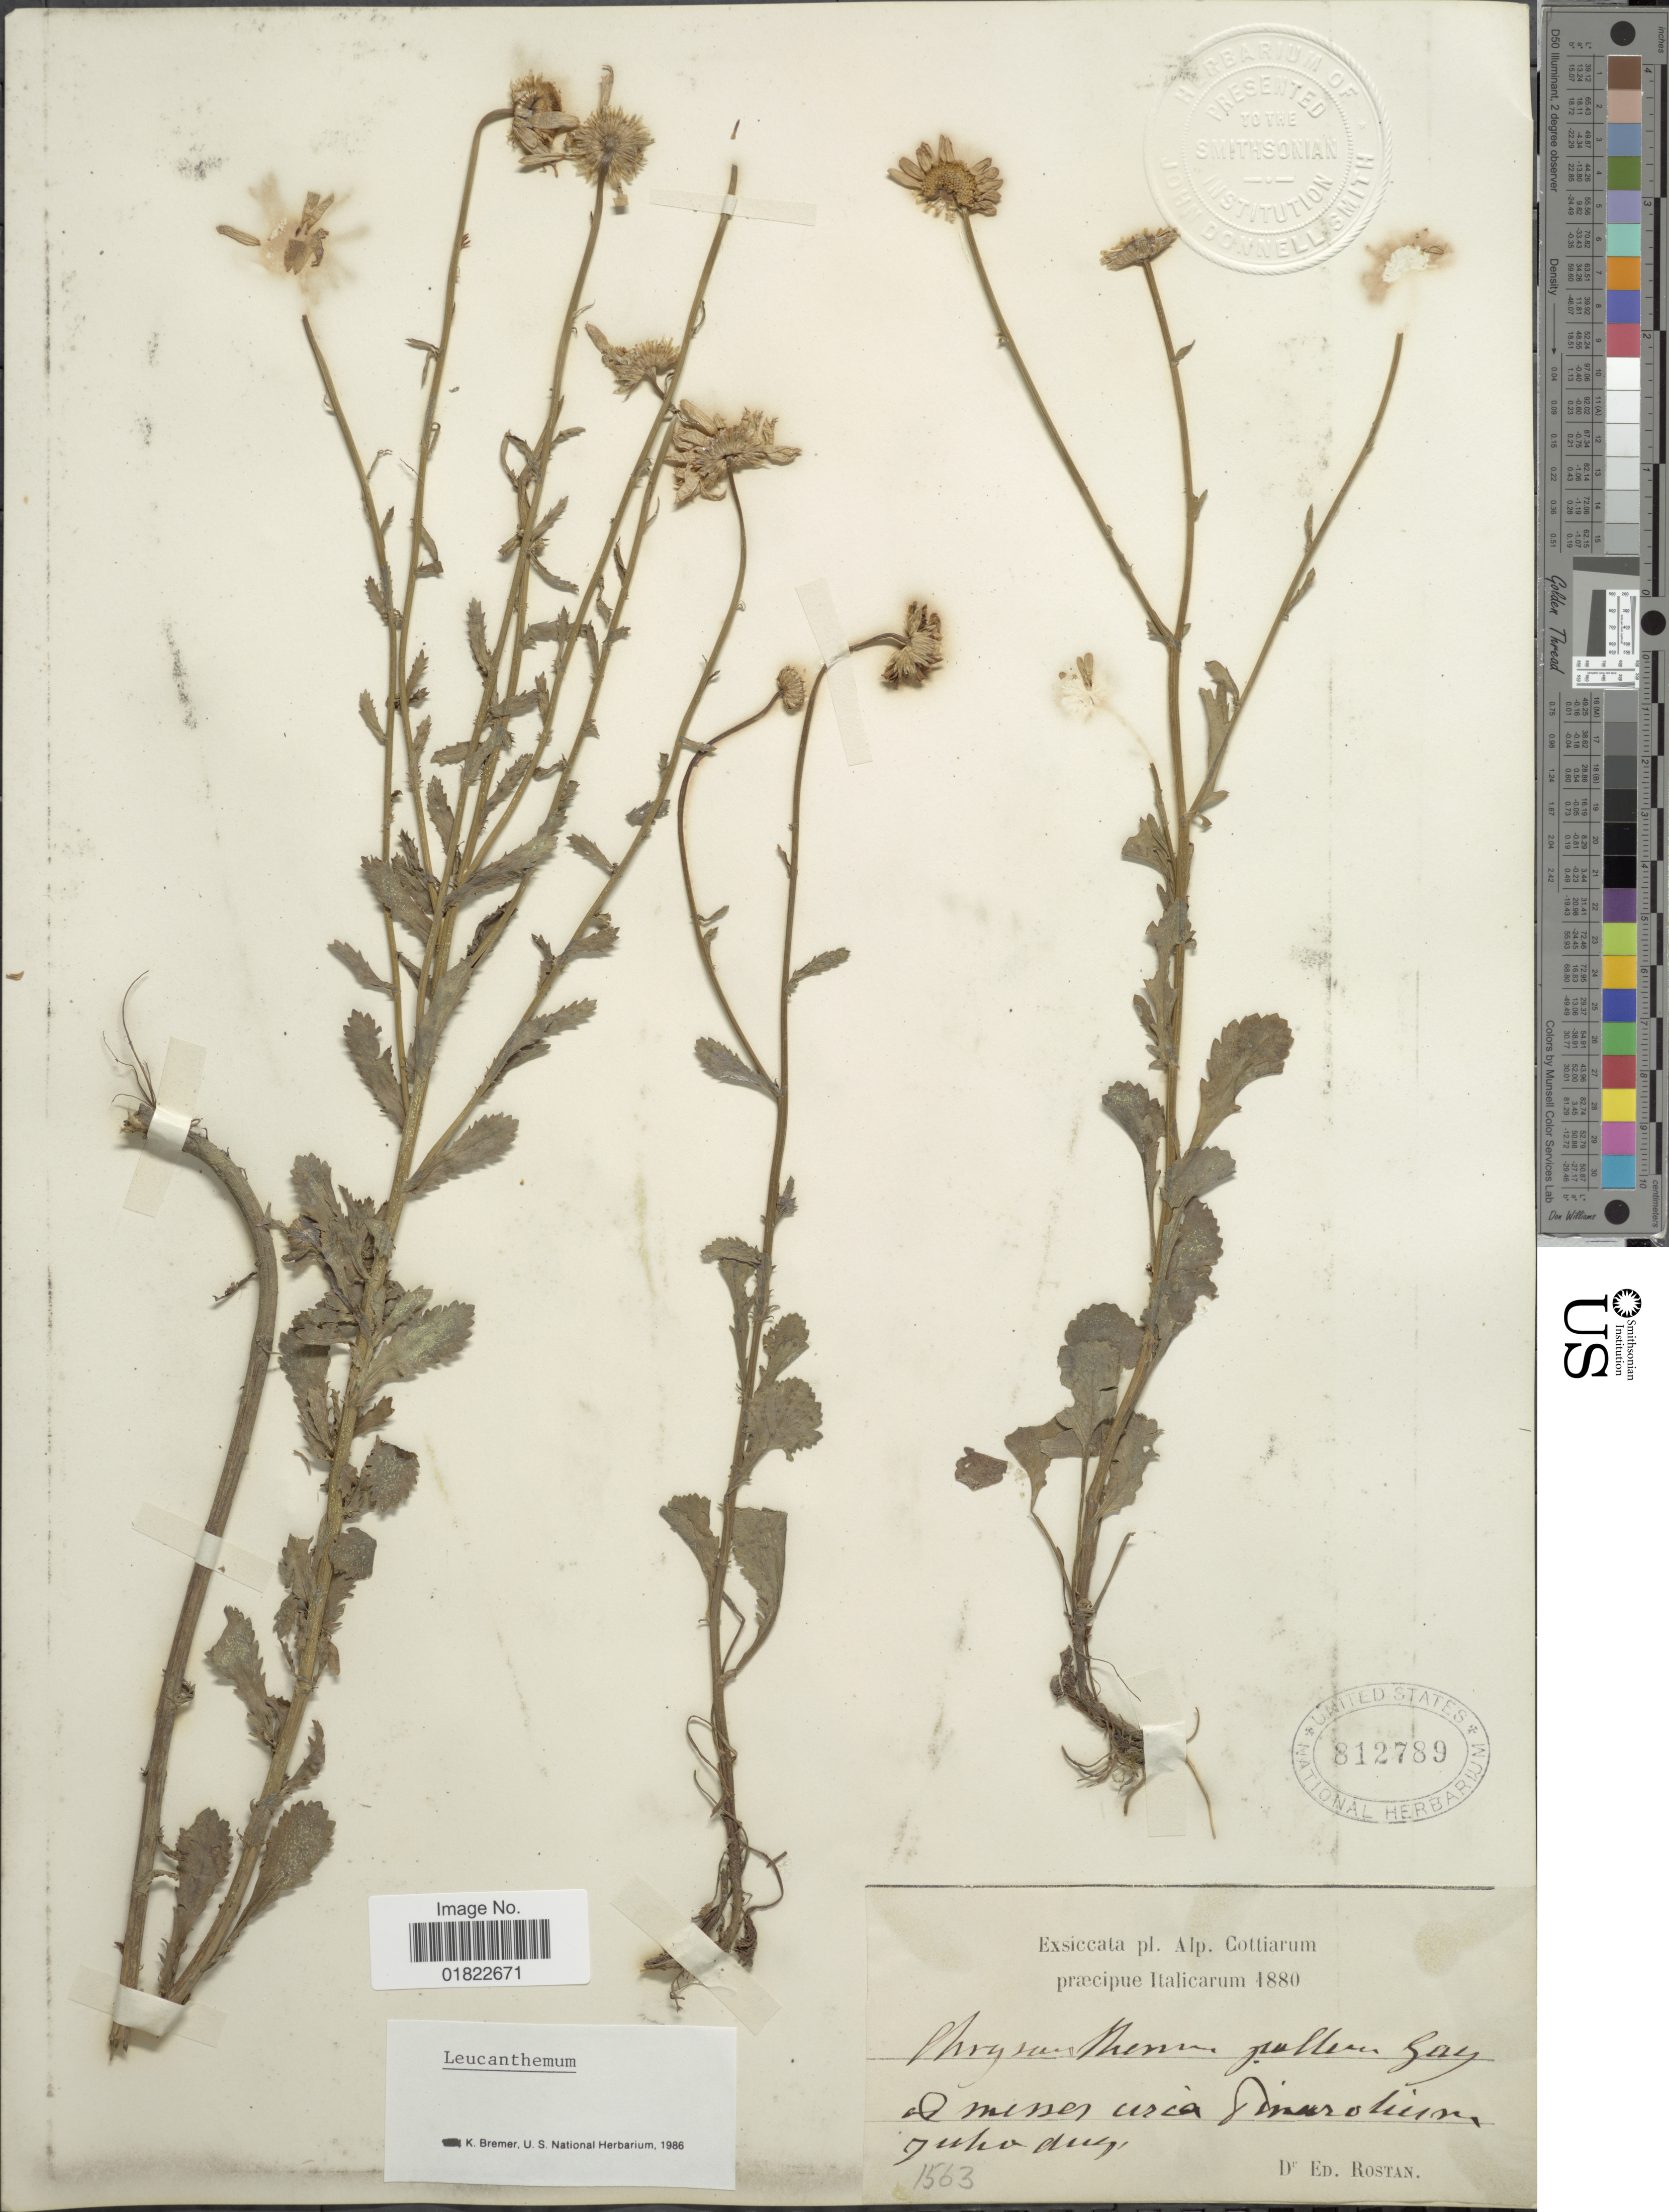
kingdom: Plantae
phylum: Tracheophyta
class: Magnoliopsida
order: Asterales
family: Asteraceae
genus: Leucanthemum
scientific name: Leucanthemum pallens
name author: DC.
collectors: E. Rostan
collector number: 1563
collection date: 1880-06/1880-08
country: Italy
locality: Italicarum. ad misses circa Pinar [illegible text]. [interpreted]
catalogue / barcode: US 812789